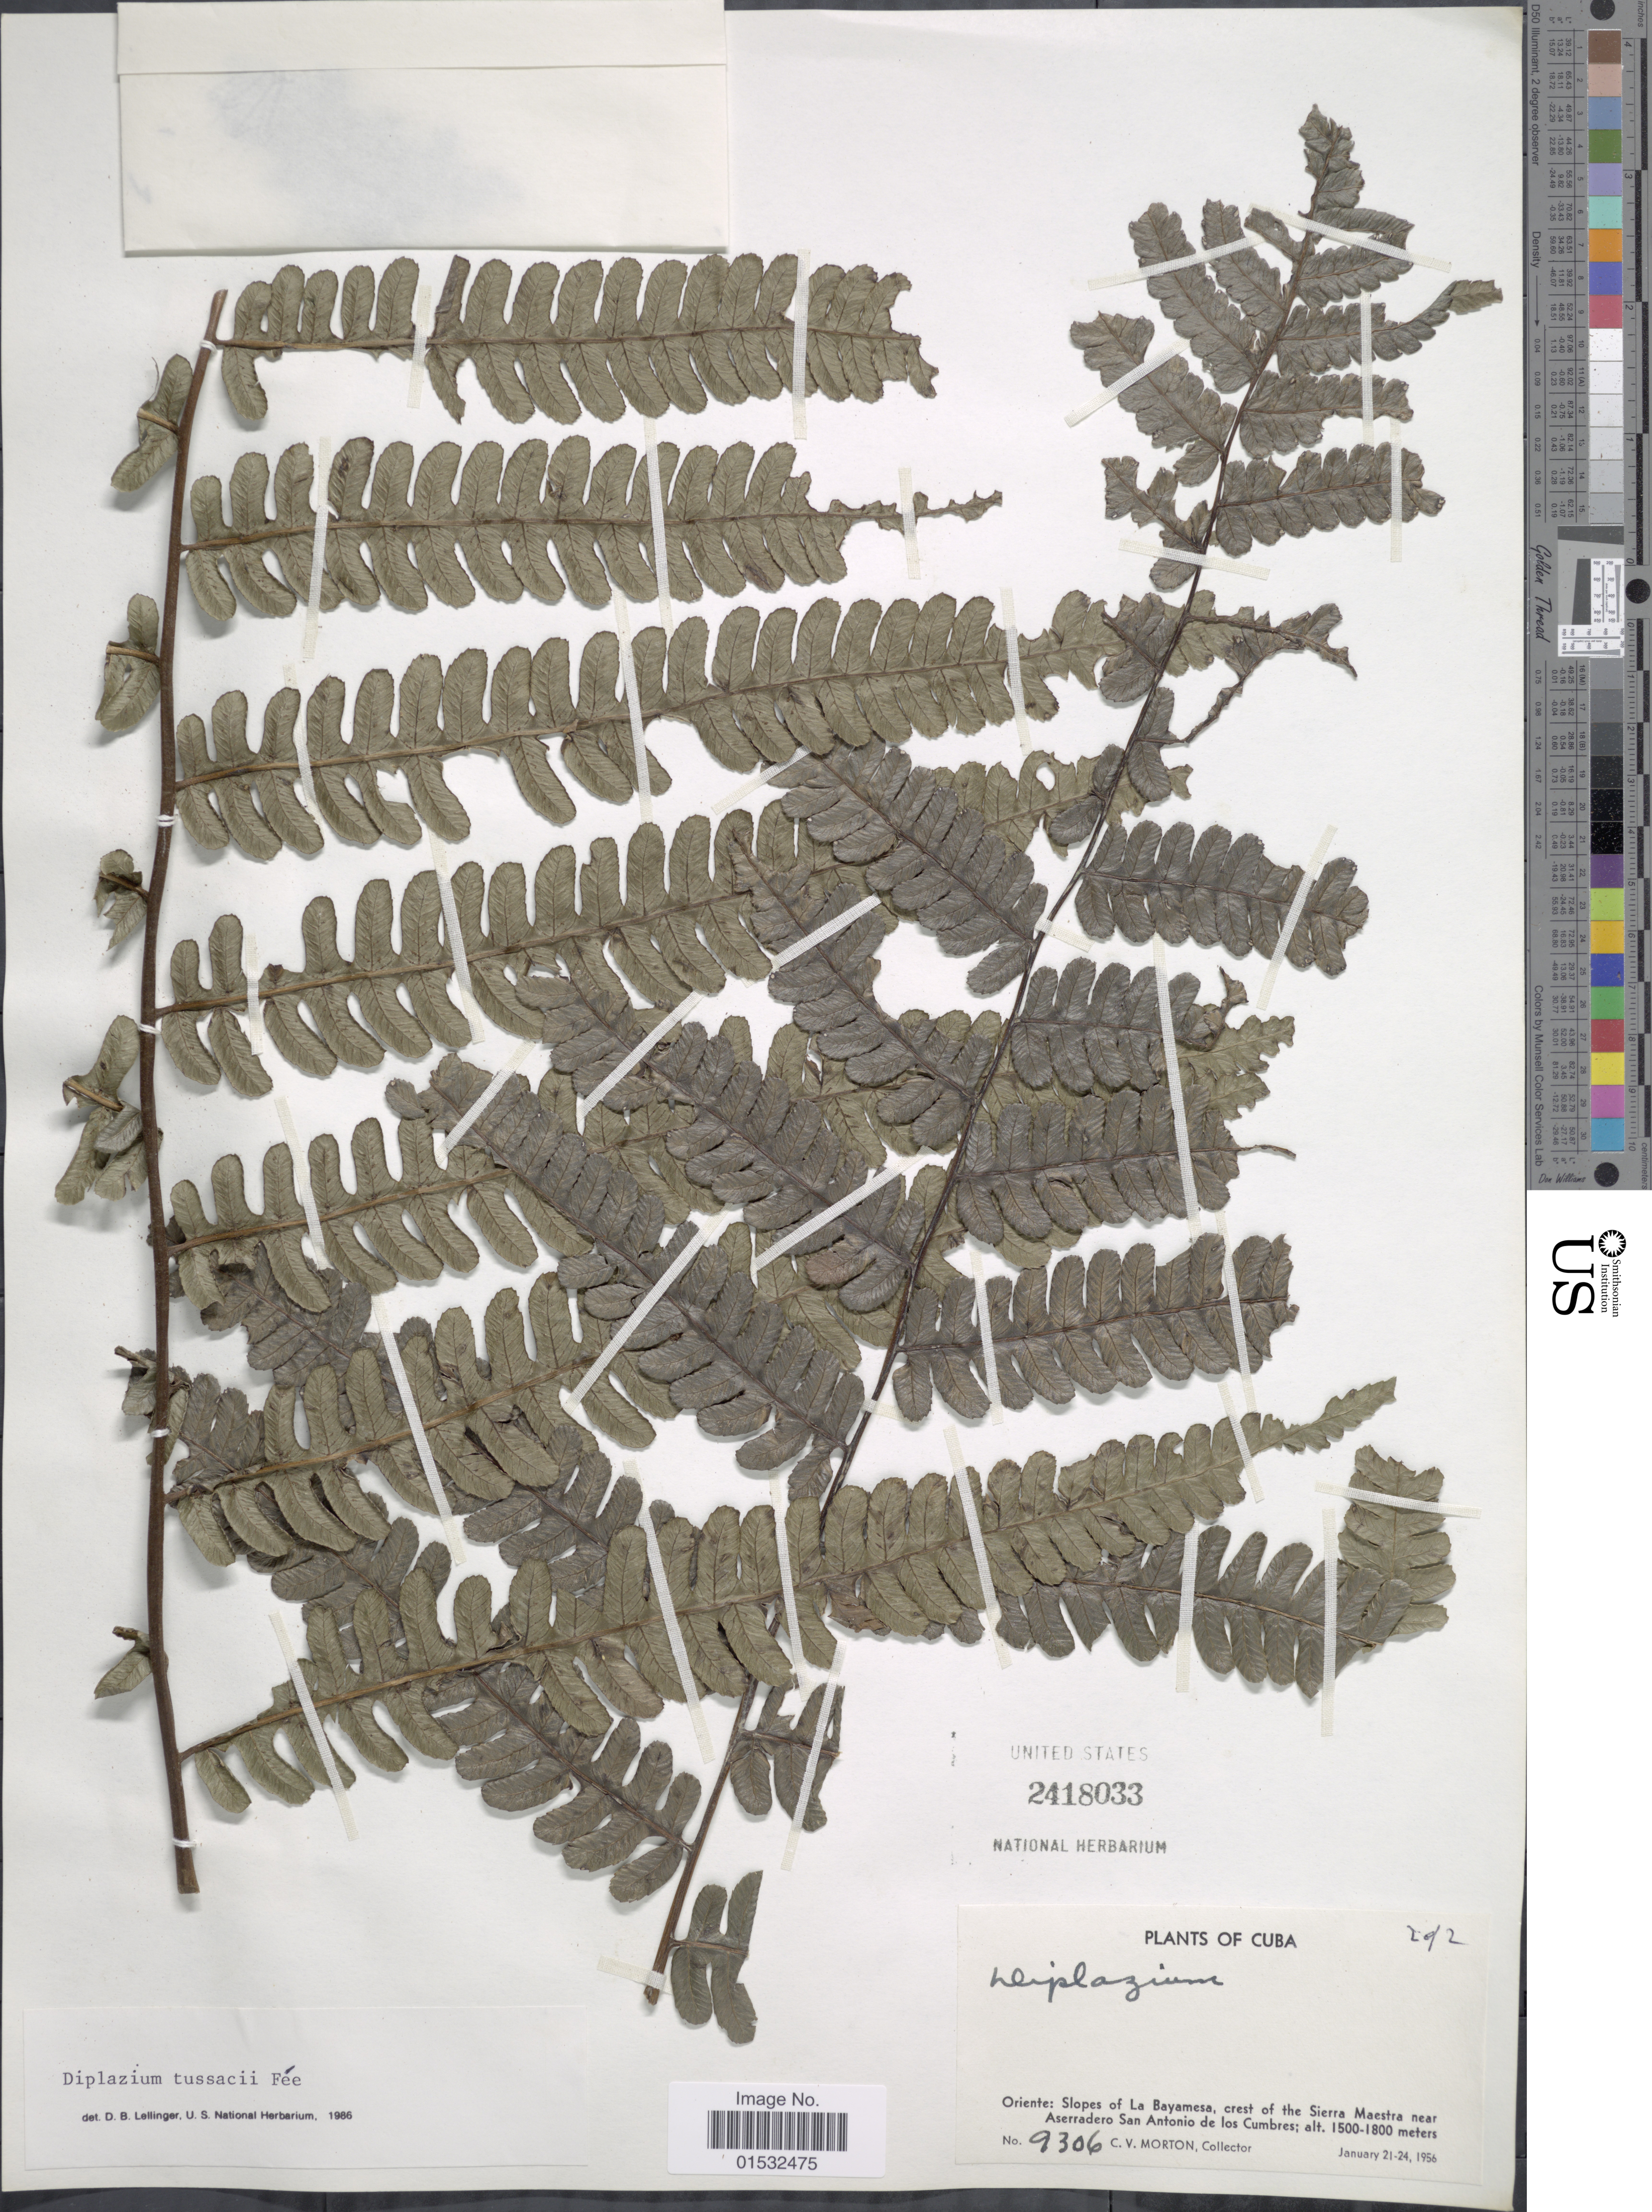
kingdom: Plantae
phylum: Tracheophyta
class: Polypodiopsida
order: Polypodiales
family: Athyriaceae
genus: Diplazium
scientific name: Diplazium tussacii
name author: Fée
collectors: C. V. Morton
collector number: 9306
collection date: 1956-01-21/1956-01-24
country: Cuba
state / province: Oriente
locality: Slopes of La Bayamesa, crest of the Sierra Maestra near Aserrado San Antonio de los Cumbres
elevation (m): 1500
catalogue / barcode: US 2418033